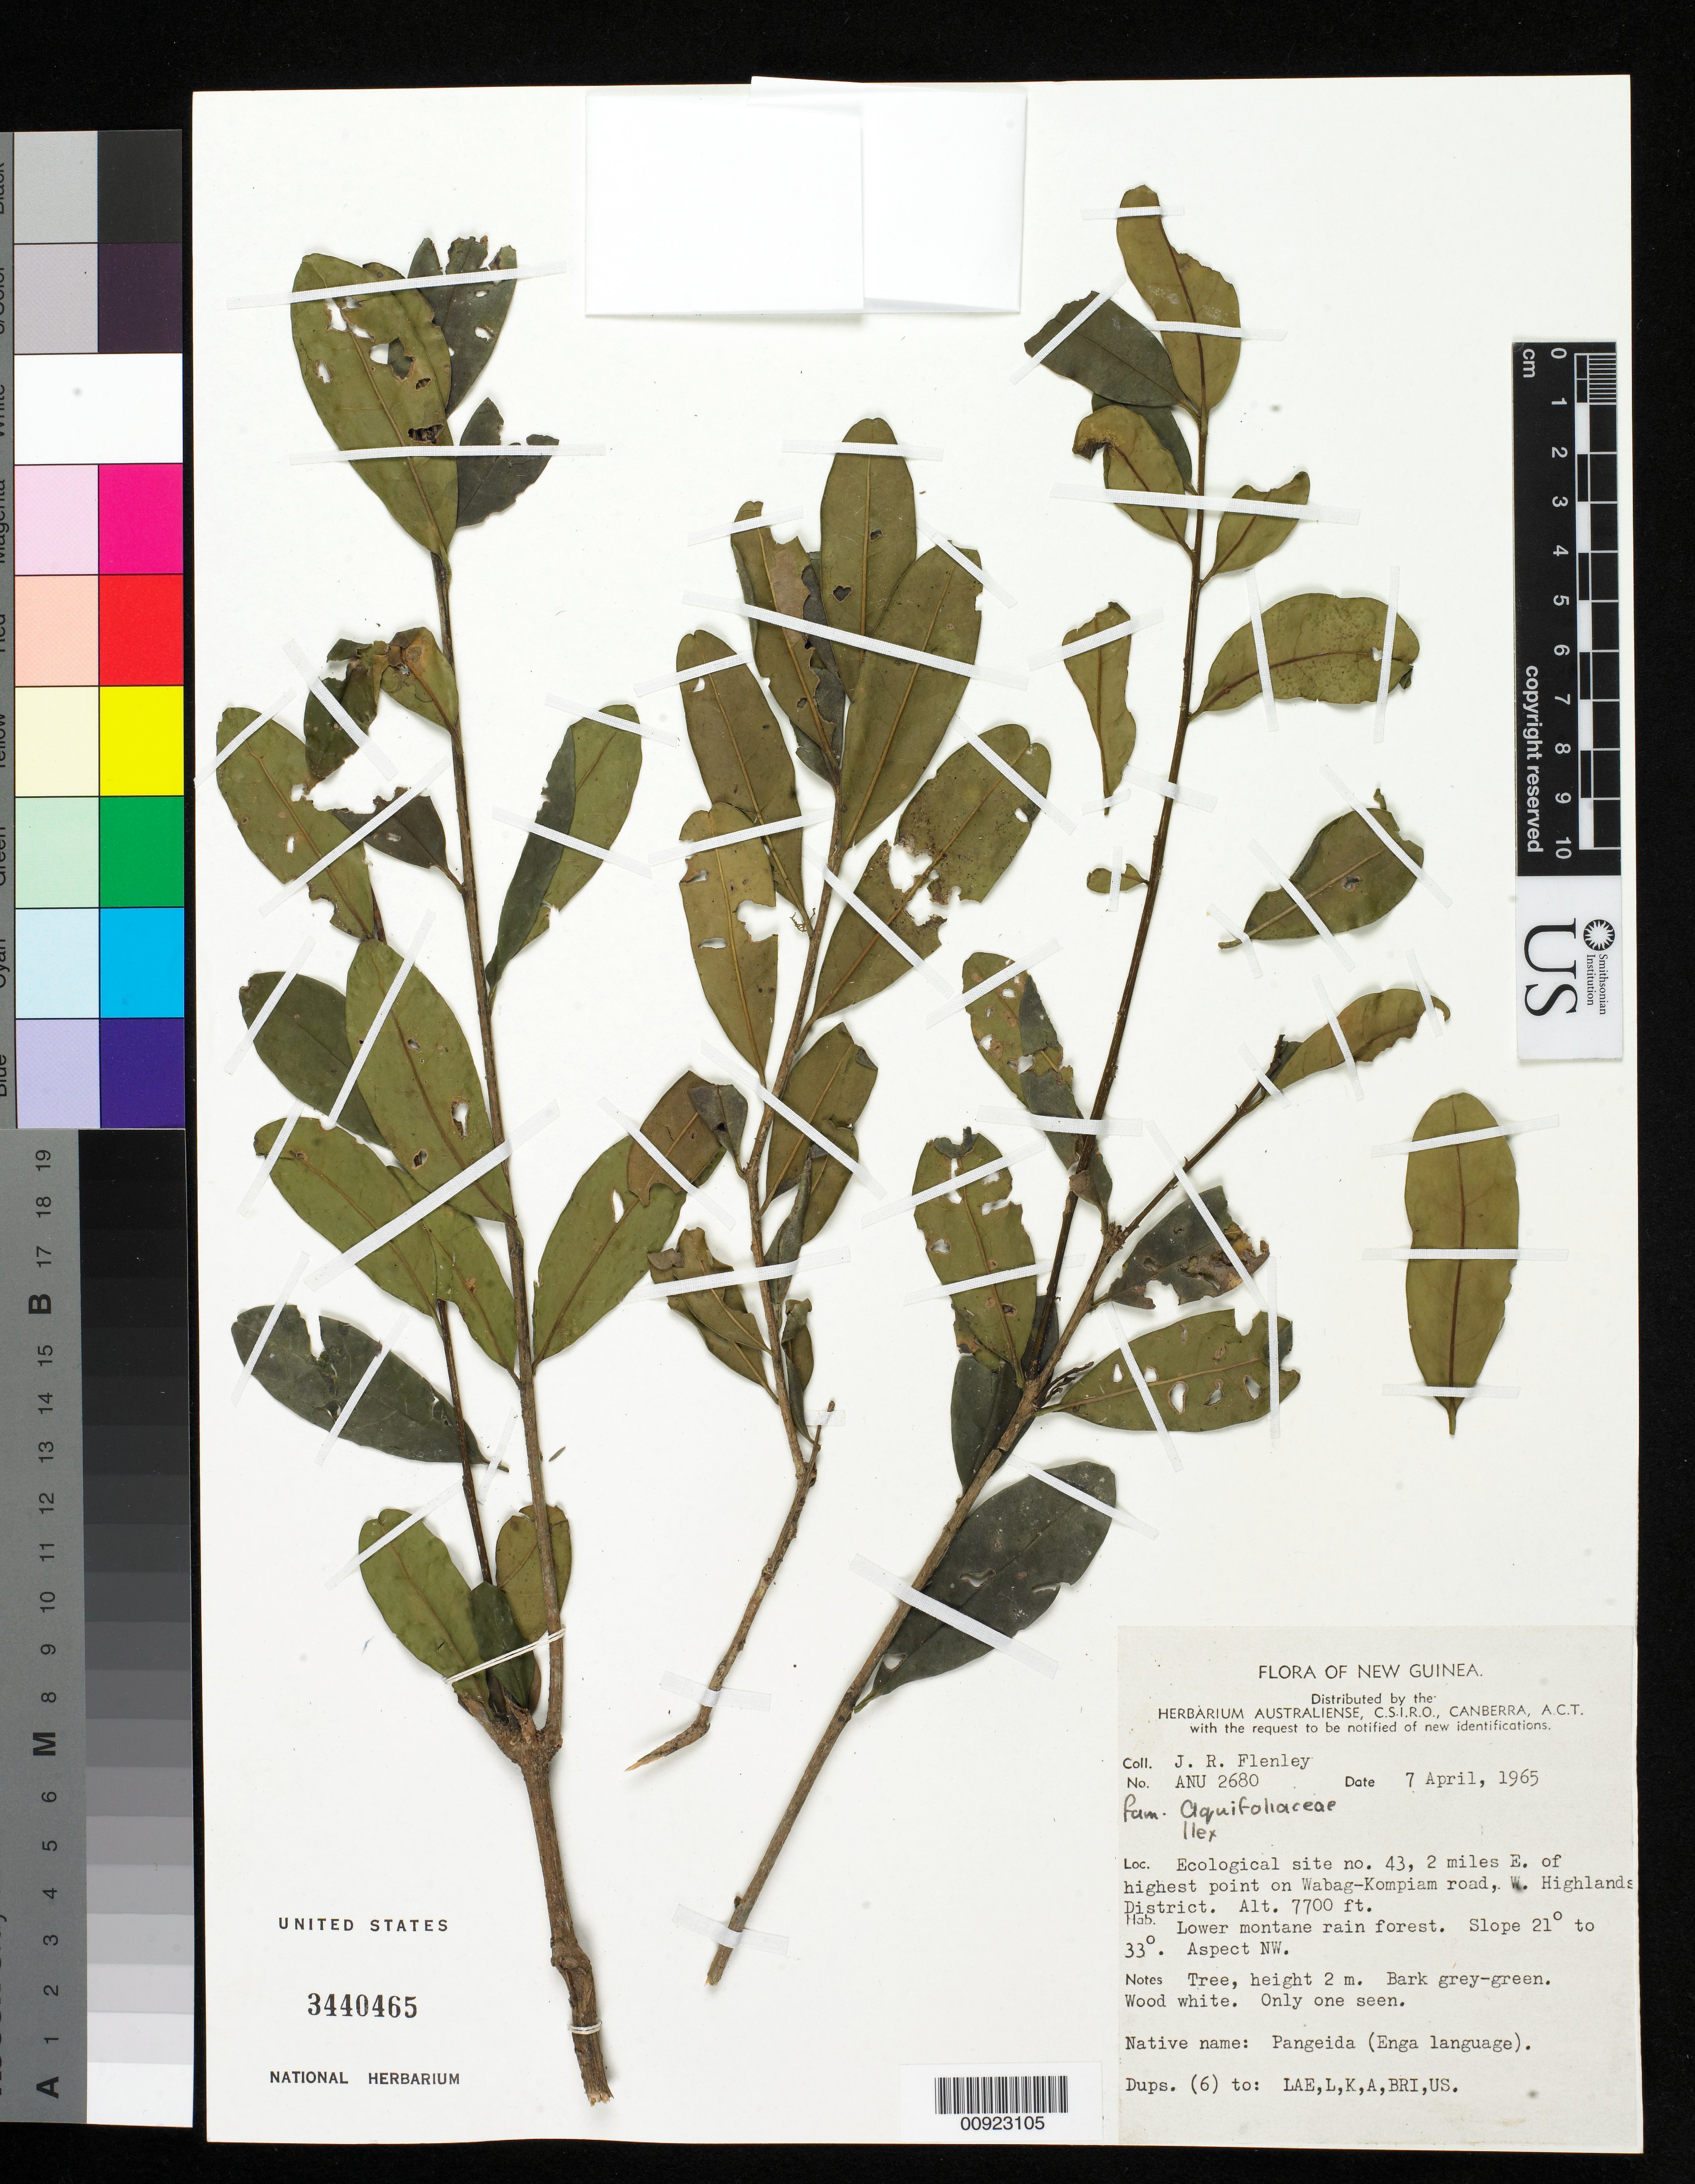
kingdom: Plantae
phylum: Tracheophyta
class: Magnoliopsida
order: Aquifoliales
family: Aquifoliaceae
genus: Ilex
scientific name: Ilex sp.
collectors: J. Flenley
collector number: ANU 2680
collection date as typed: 07 Apr 1965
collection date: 1965-04-07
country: Papua New Guinea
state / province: Enga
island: New Guinea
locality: Ecological site no. 43, 2 miles E. of highest point on Wabag-Kompiam road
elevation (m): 2347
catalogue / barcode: US 3440465